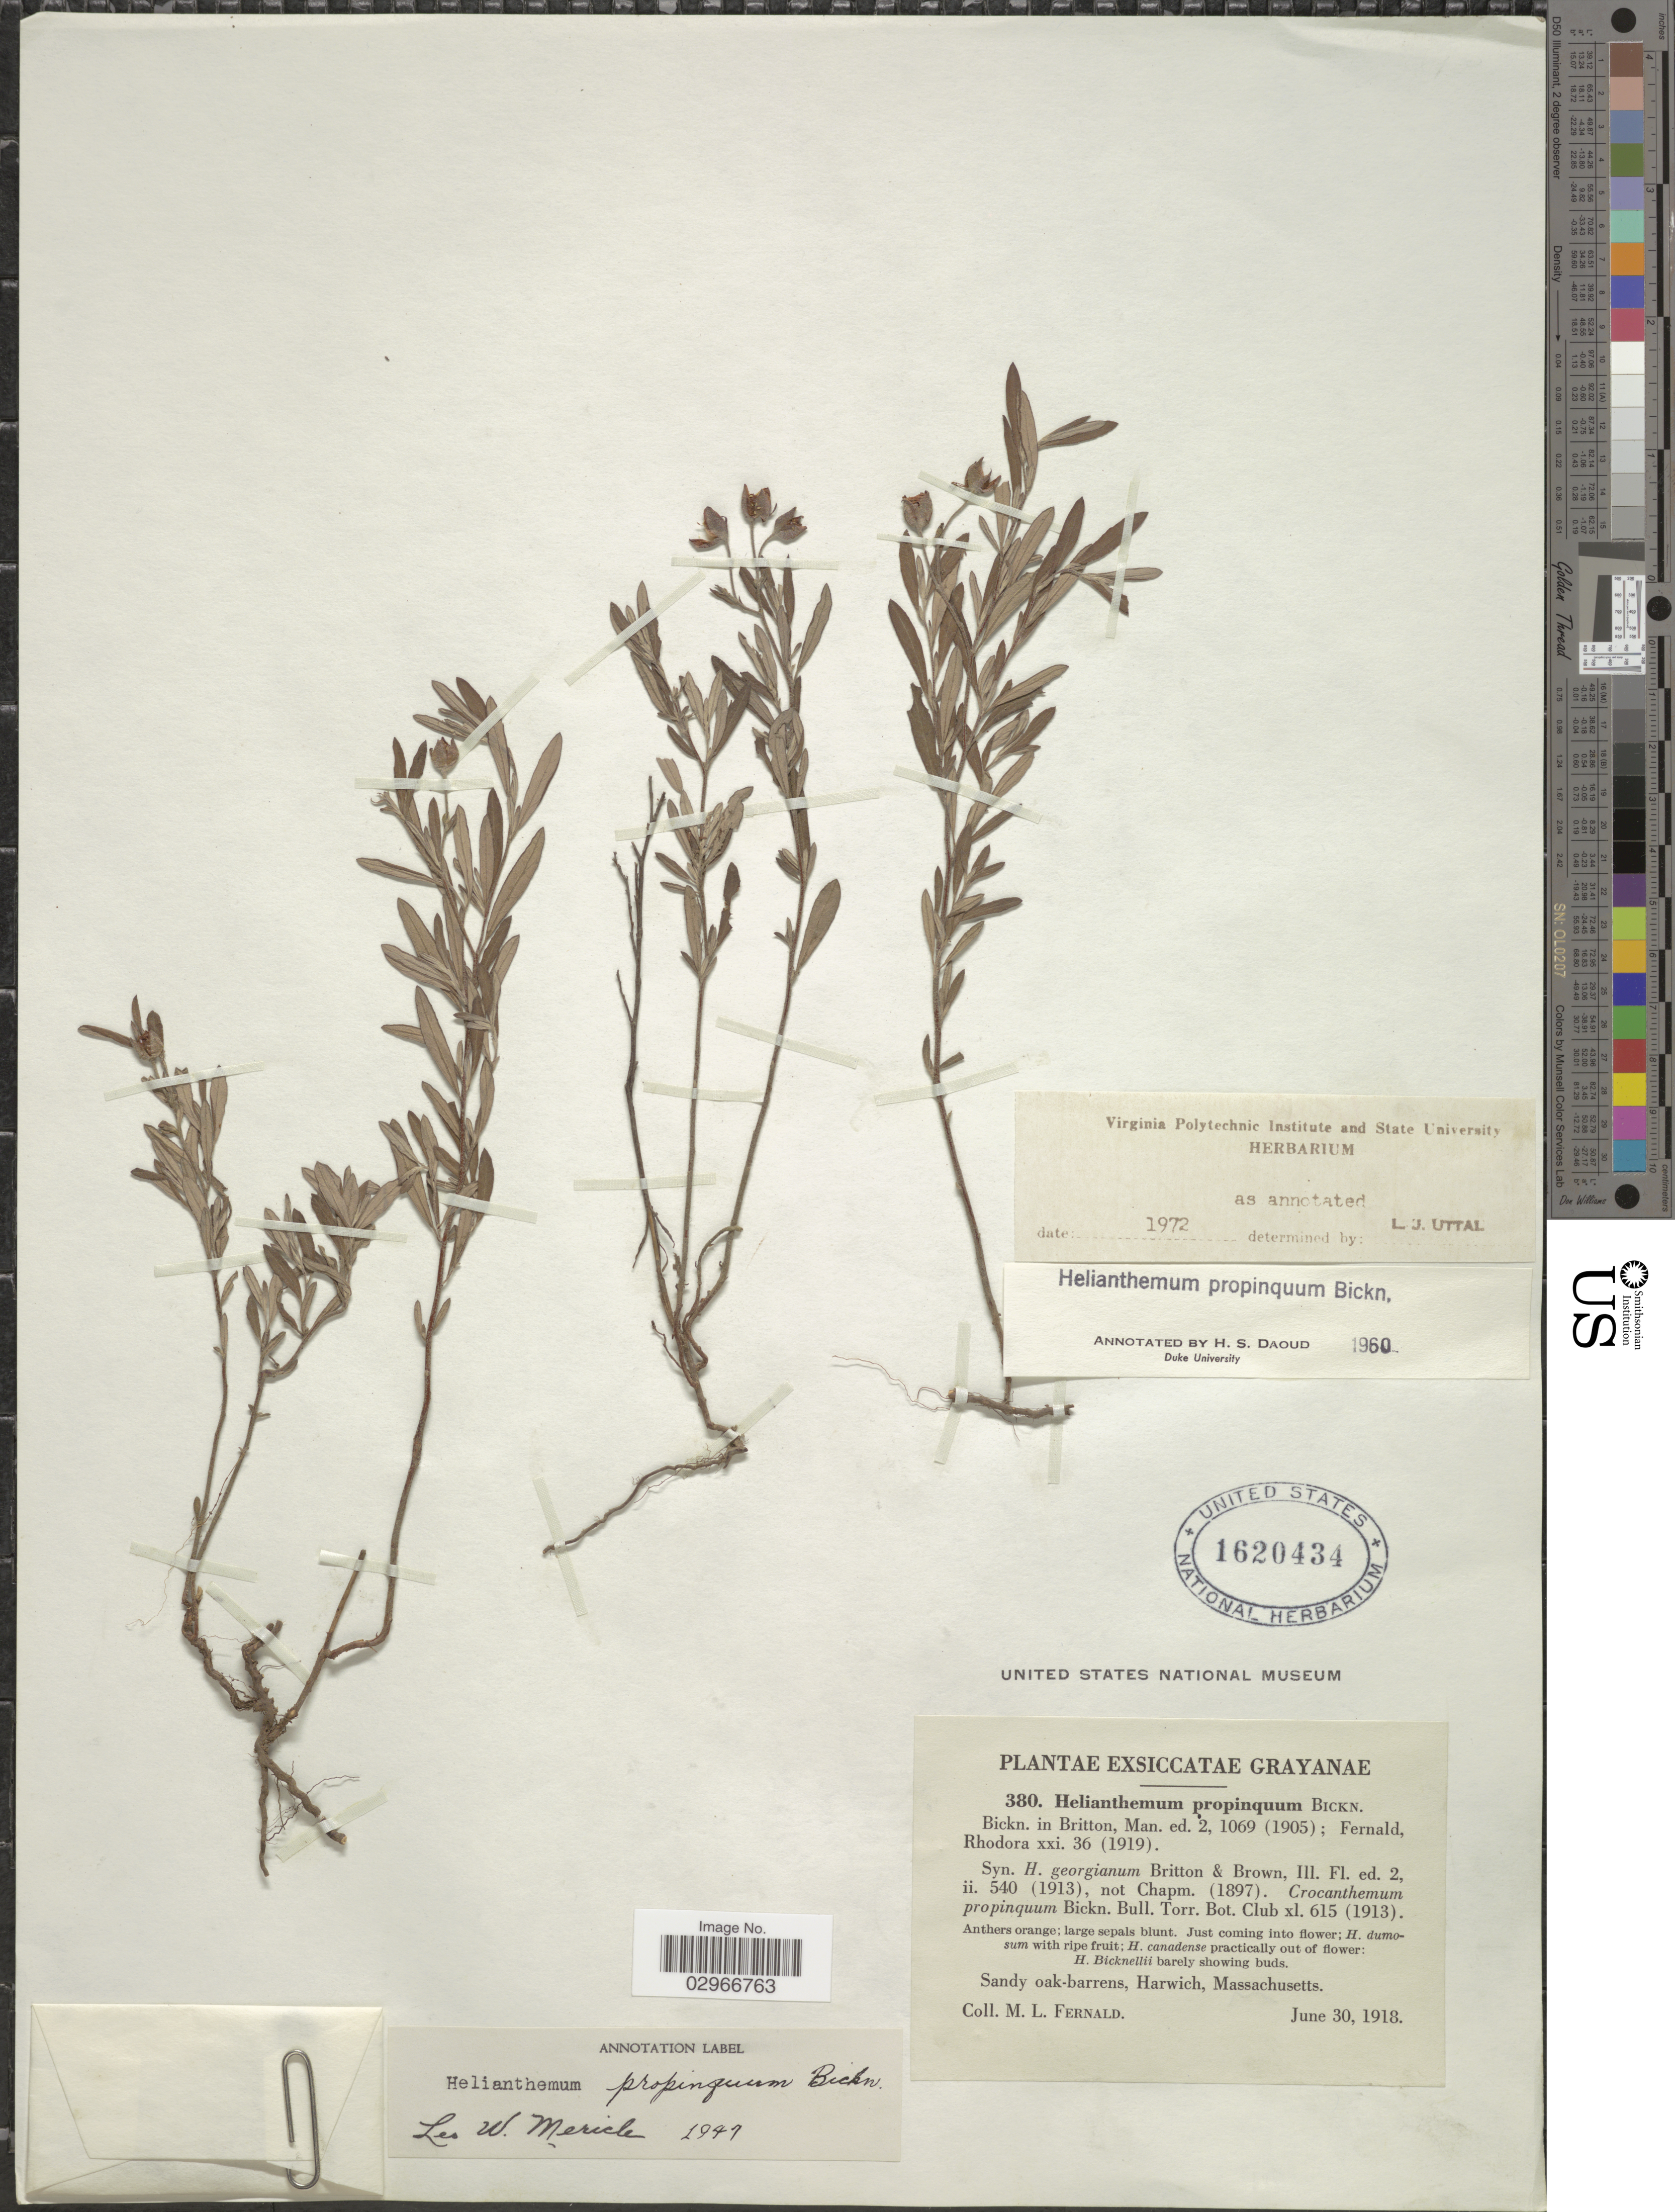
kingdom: Plantae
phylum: Tracheophyta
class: Magnoliopsida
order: Malvales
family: Cistaceae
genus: Helianthemum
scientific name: Helianthemum propinquum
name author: E.P. Bicknell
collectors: M. L. Fernald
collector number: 380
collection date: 1918-06-30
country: United States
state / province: Massachusetts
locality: Grayanae, Harwich.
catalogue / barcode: US 1620434